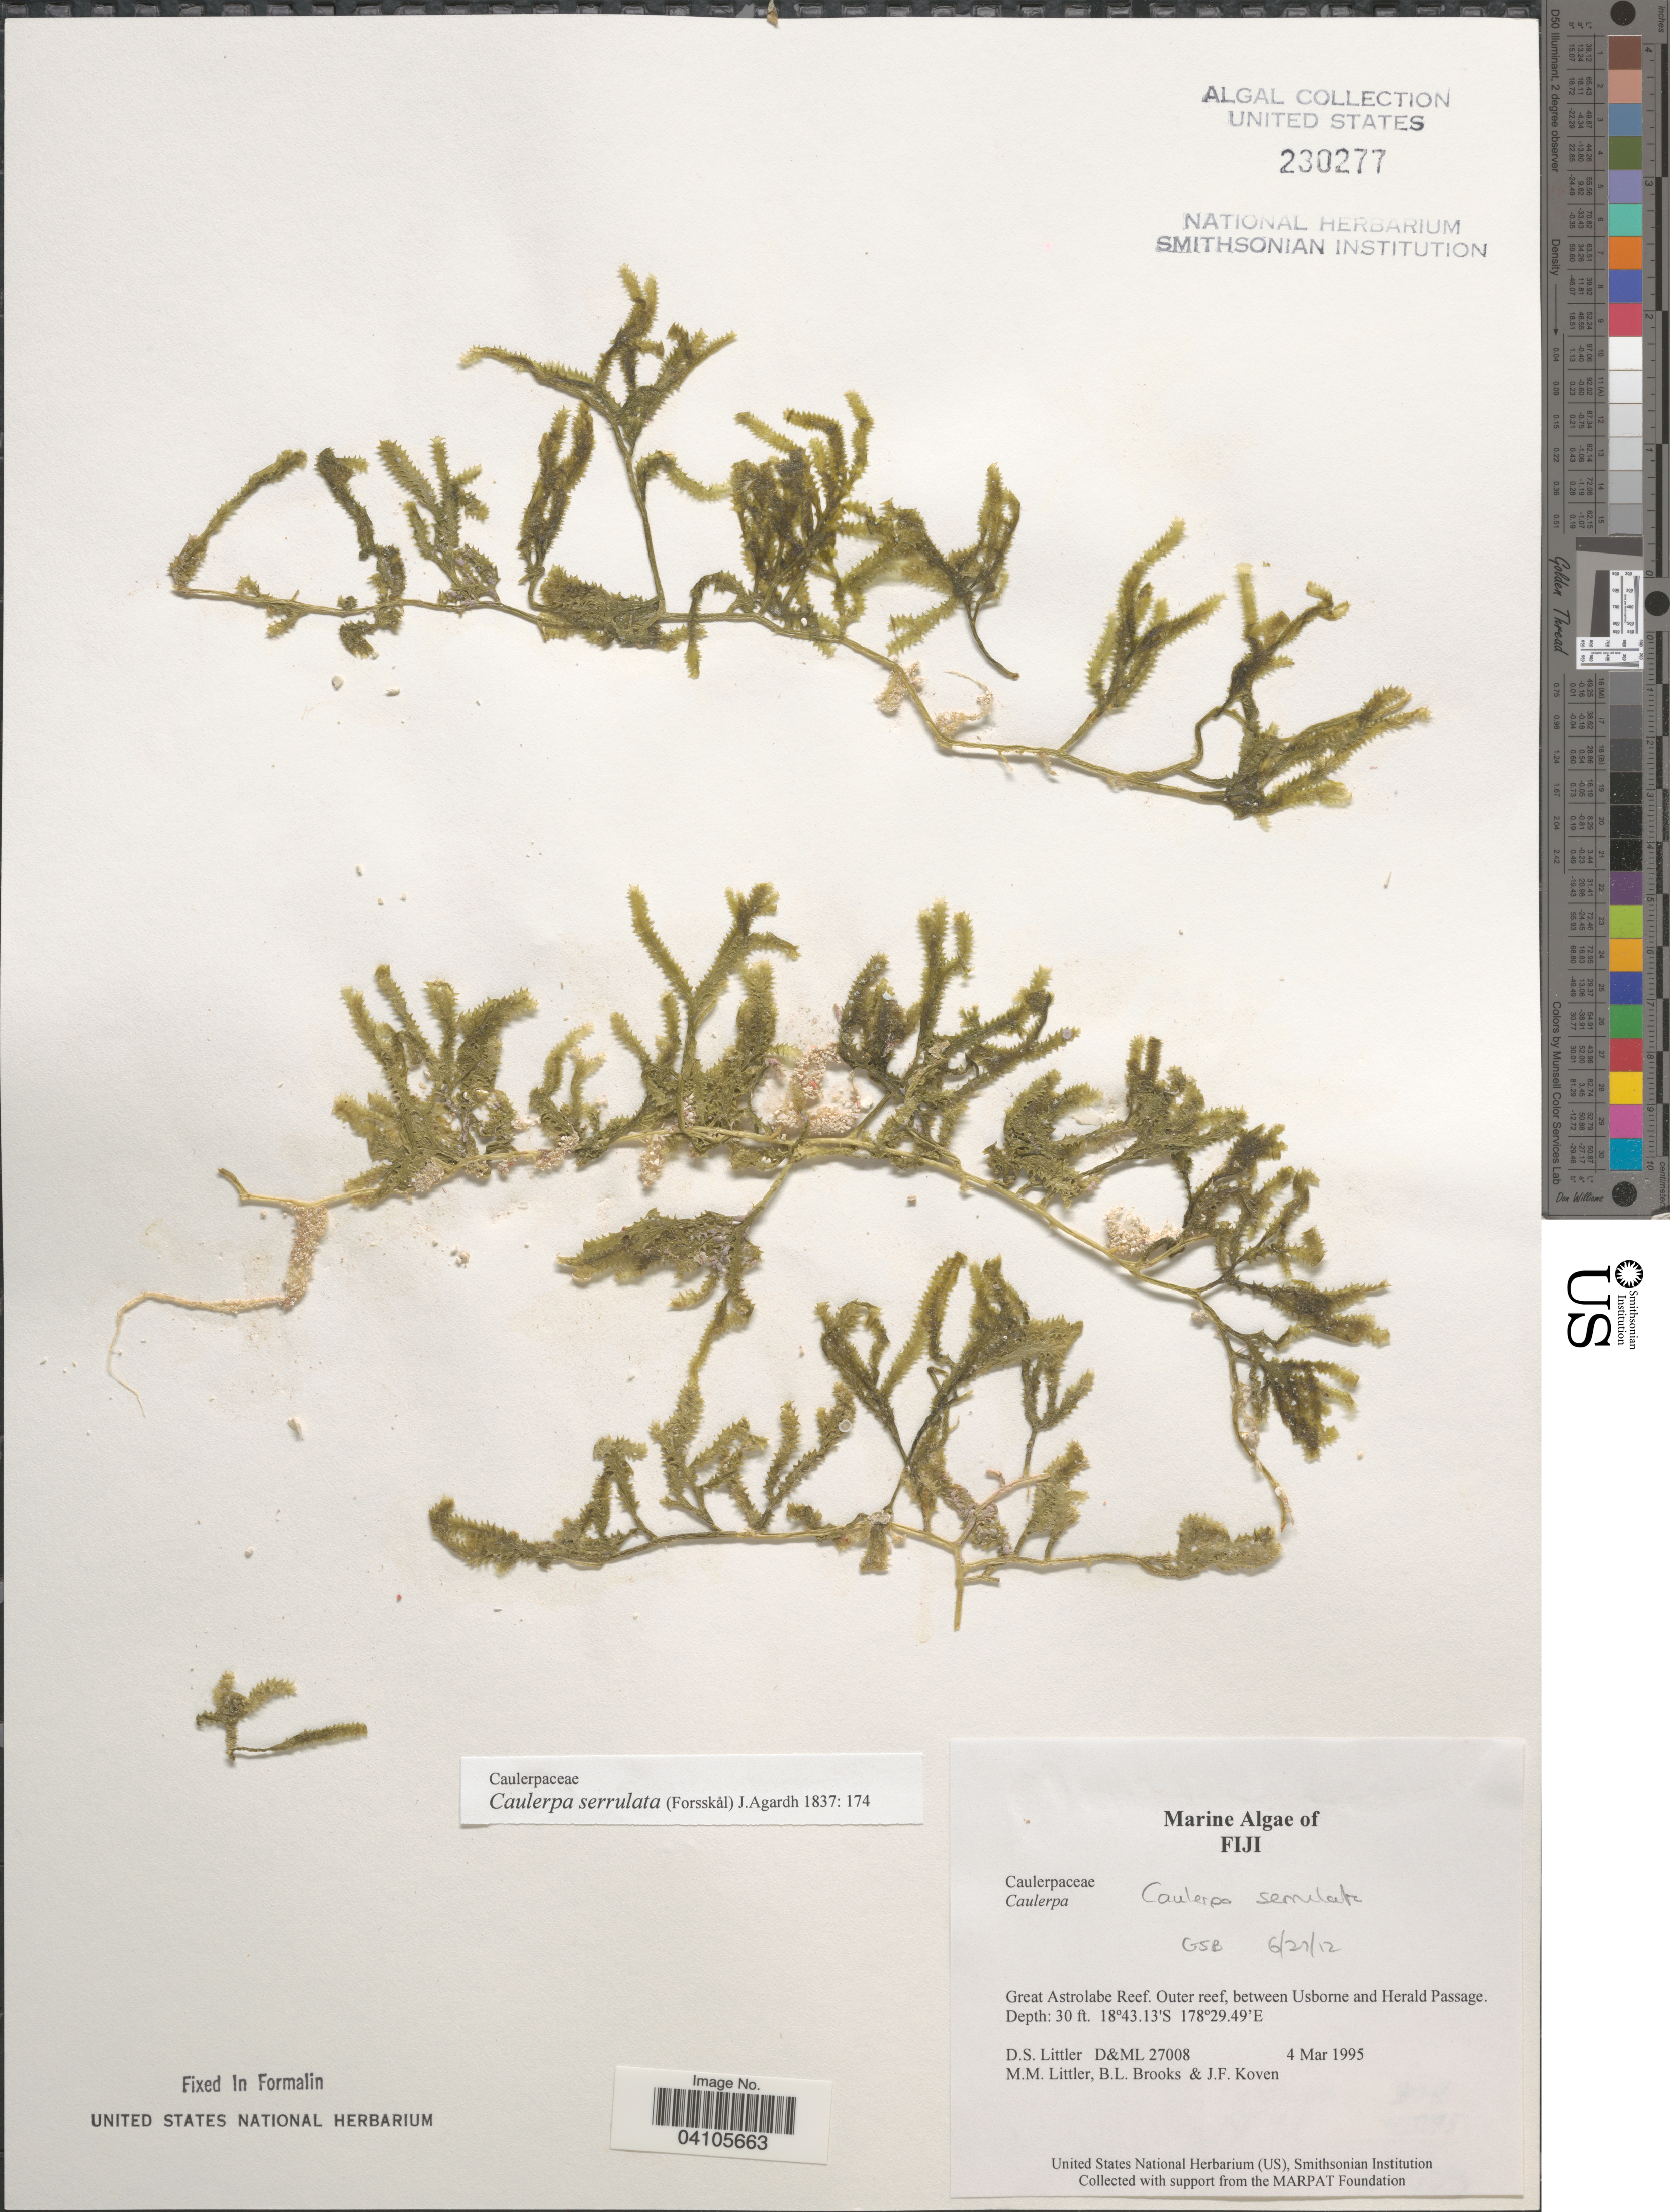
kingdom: Plantae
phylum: Chlorophyta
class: Ulvophyceae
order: Bryopsidales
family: Caulerpaceae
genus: Caulerpa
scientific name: Caulerpa serrulata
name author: (Forssk.) J. Agardh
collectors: D. S. Littler, B. Brooks & J. Koven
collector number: D&ML 27008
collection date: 1995-03-04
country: Fiji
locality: Great Astrolabe Reef. Outer reef, between Usborne and Herald Passage.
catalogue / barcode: US 230277